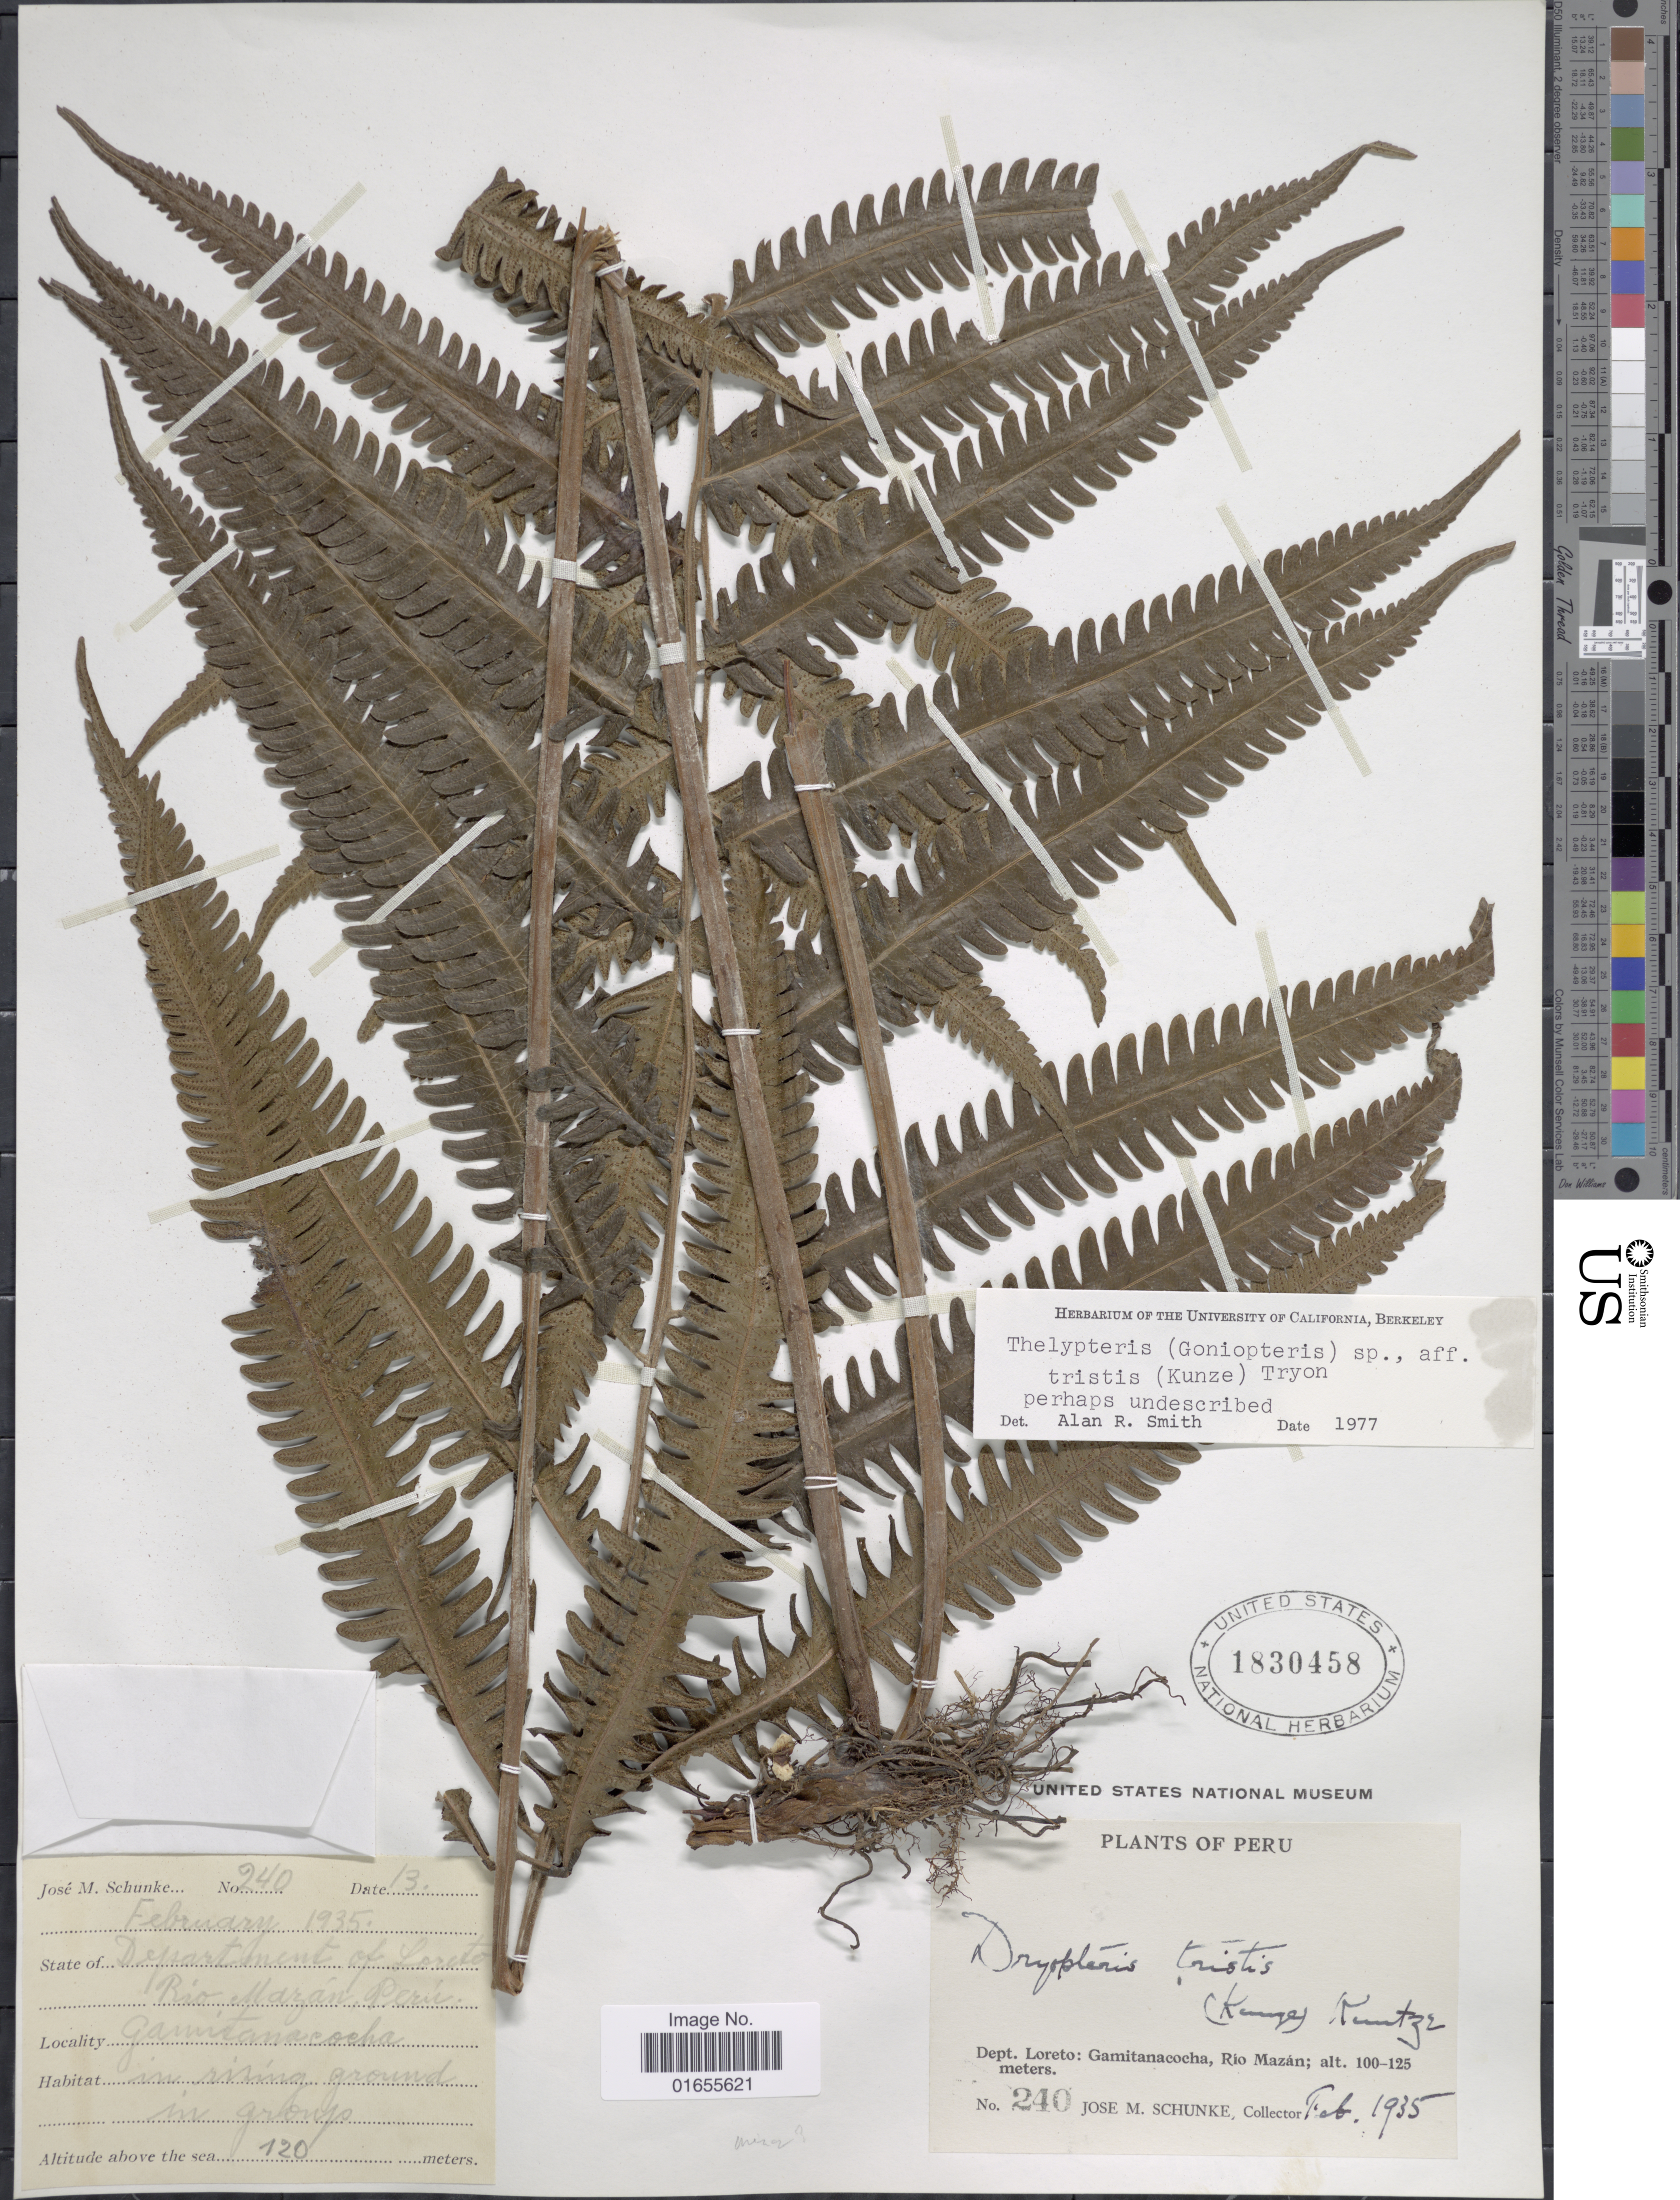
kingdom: Plantae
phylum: Tracheophyta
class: Polypodiopsida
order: Polypodiales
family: Thelypteridaceae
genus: Goniopteris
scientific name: Goniopteris tristis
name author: (Kuntze) Brade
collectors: J. M. Schunke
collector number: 240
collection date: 1935-02-13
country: Peru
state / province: Loreto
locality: Gamitanacocha, Rio Mazan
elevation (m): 100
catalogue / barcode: US 1830458